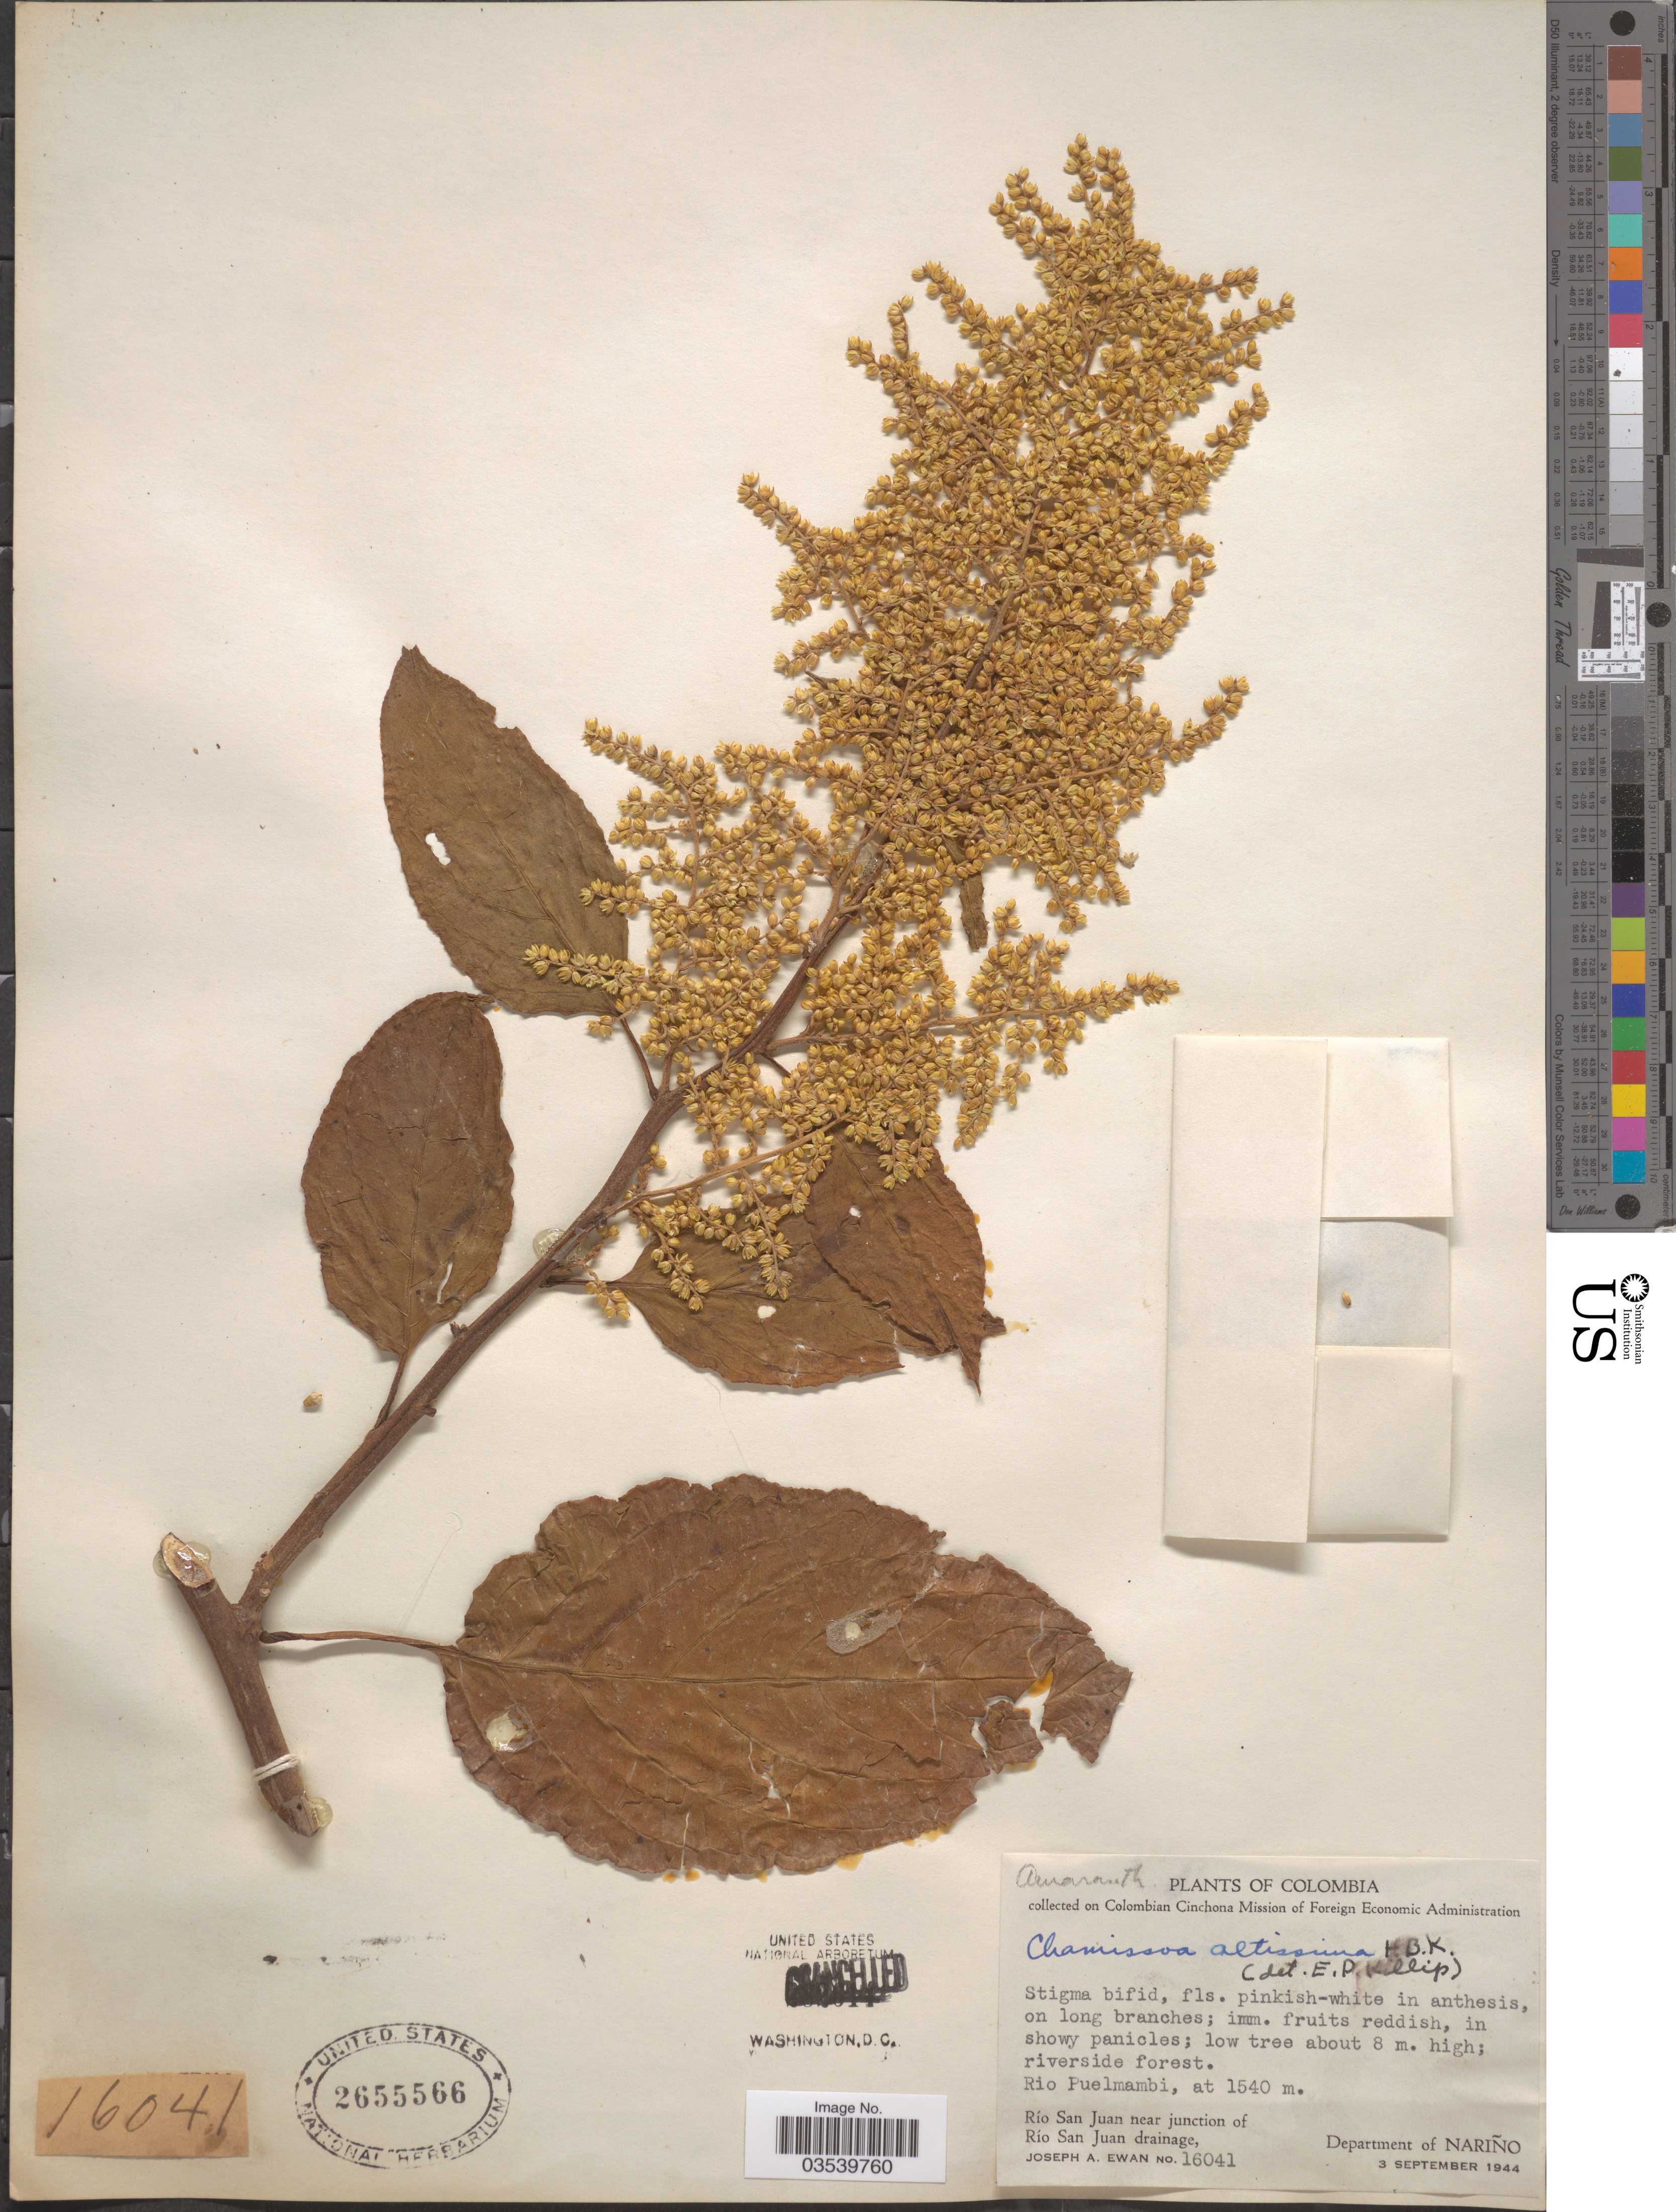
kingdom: Plantae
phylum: Tracheophyta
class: Magnoliopsida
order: Caryophyllales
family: Amaranthaceae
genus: Chamissoa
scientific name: Chamissoa altissima var. altissima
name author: (Jacq.) Kunth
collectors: J. A. Ewan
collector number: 16041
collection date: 1944-09-03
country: Colombia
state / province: Nariño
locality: Rio Puelmambi. Río San Juan near junction of Río San Juan drainage, Department of Nariño.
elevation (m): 1540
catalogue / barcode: US 2655566